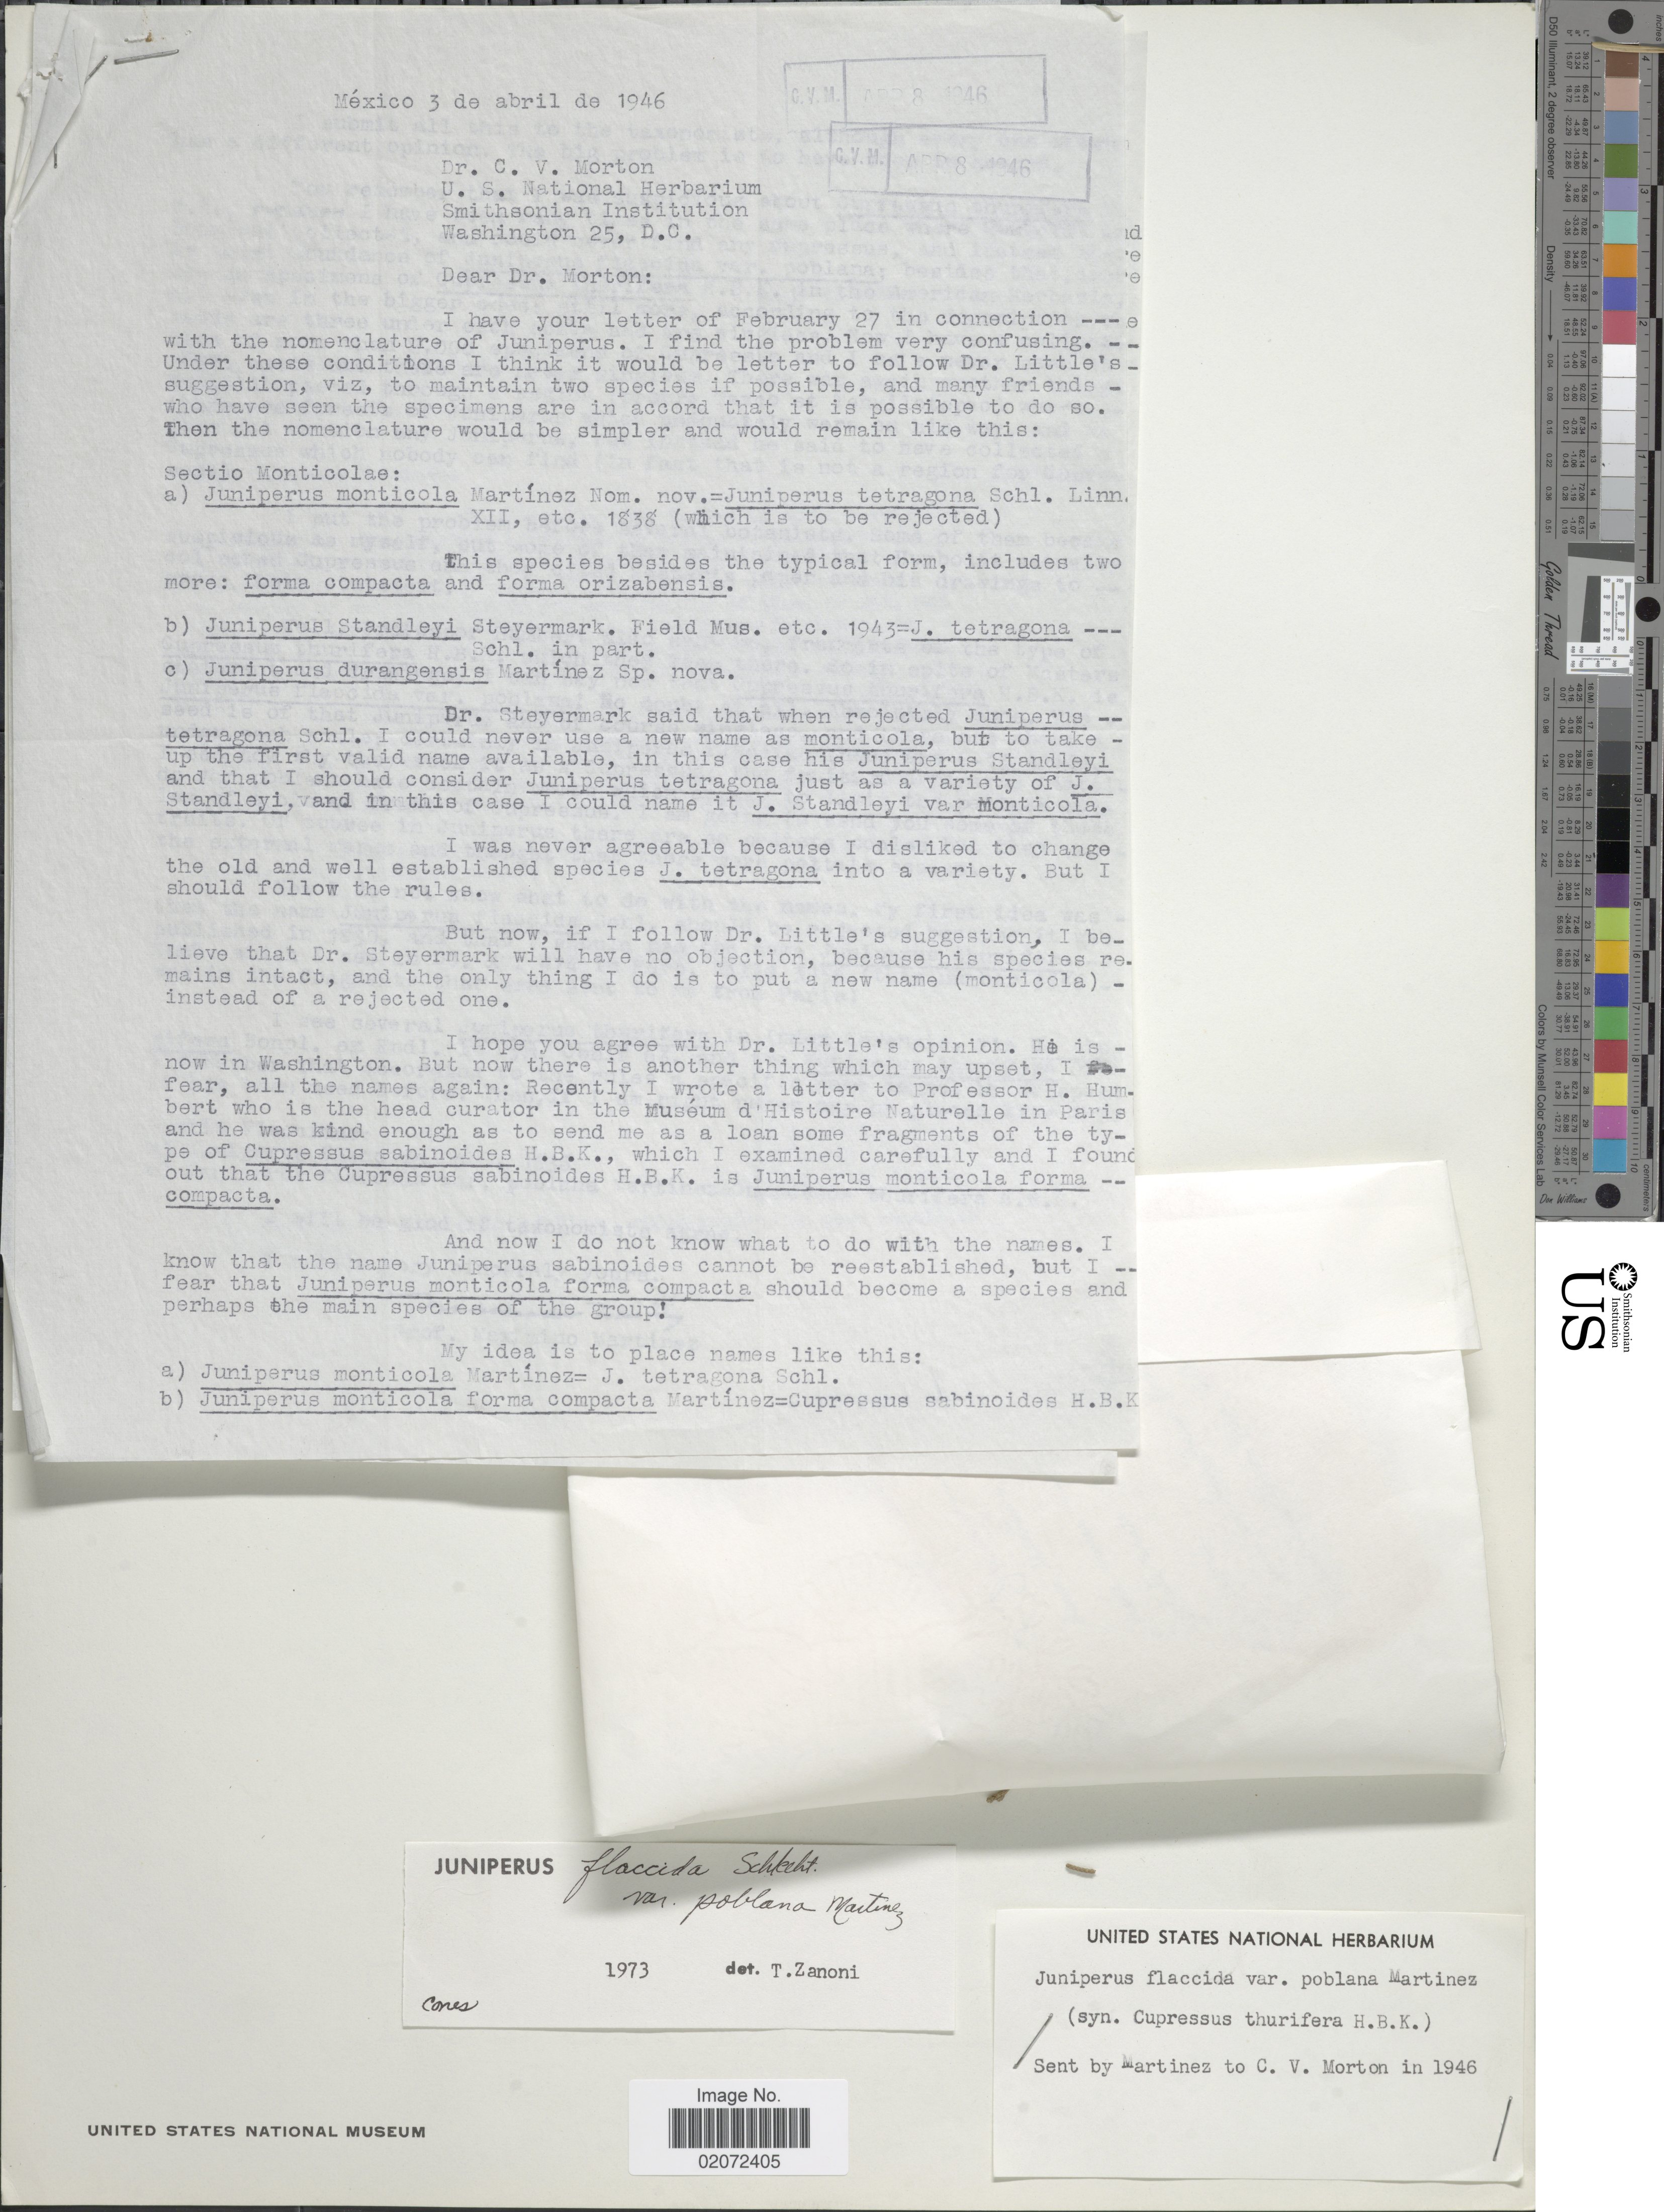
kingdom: Plantae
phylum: Tracheophyta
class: Pinopsida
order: Pinales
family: Cupressaceae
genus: Juniperus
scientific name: Juniperus flaccida var. poblana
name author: Martínez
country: Mexico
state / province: Puebla